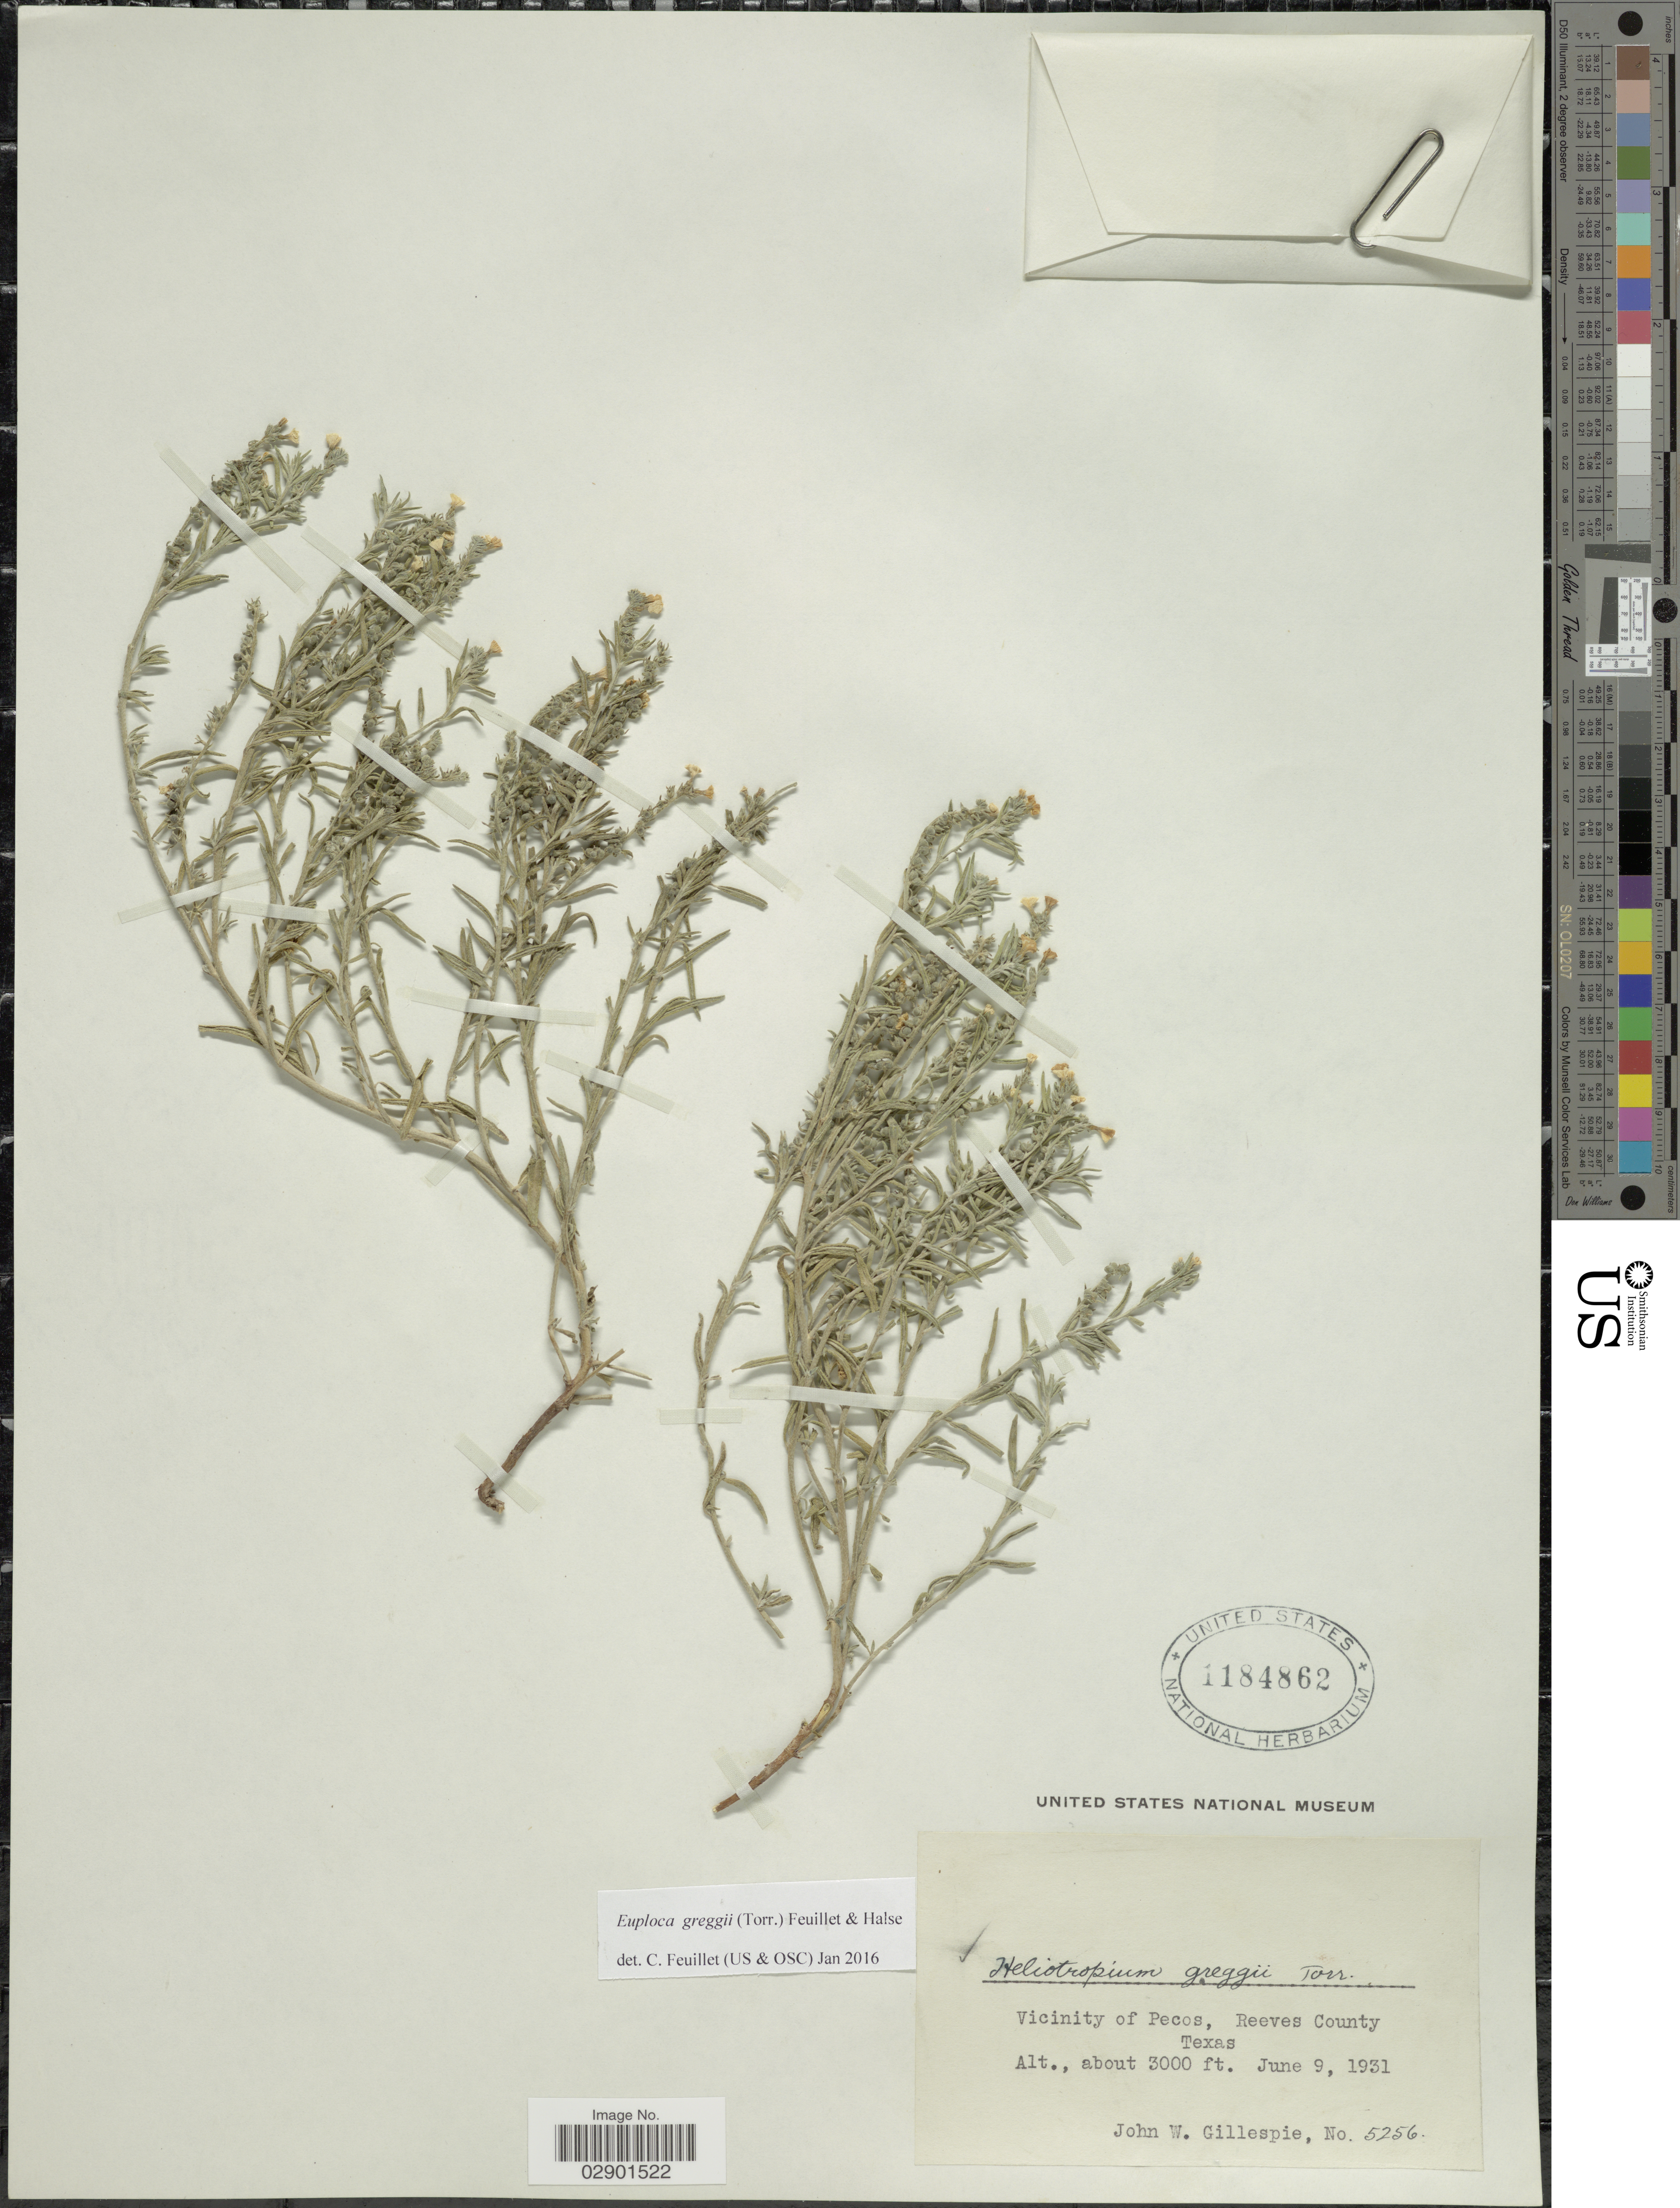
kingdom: Plantae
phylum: Tracheophyta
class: Magnoliopsida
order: Boraginales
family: Heliotropiaceae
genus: Euploca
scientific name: Euploca greggii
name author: (Torr.) Feuillet & Halse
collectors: J. W. Gillespie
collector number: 5256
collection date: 1931-06-09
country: United States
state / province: Texas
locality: Vicinity of Pecos City, Reeves County.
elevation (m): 914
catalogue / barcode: US 1184862